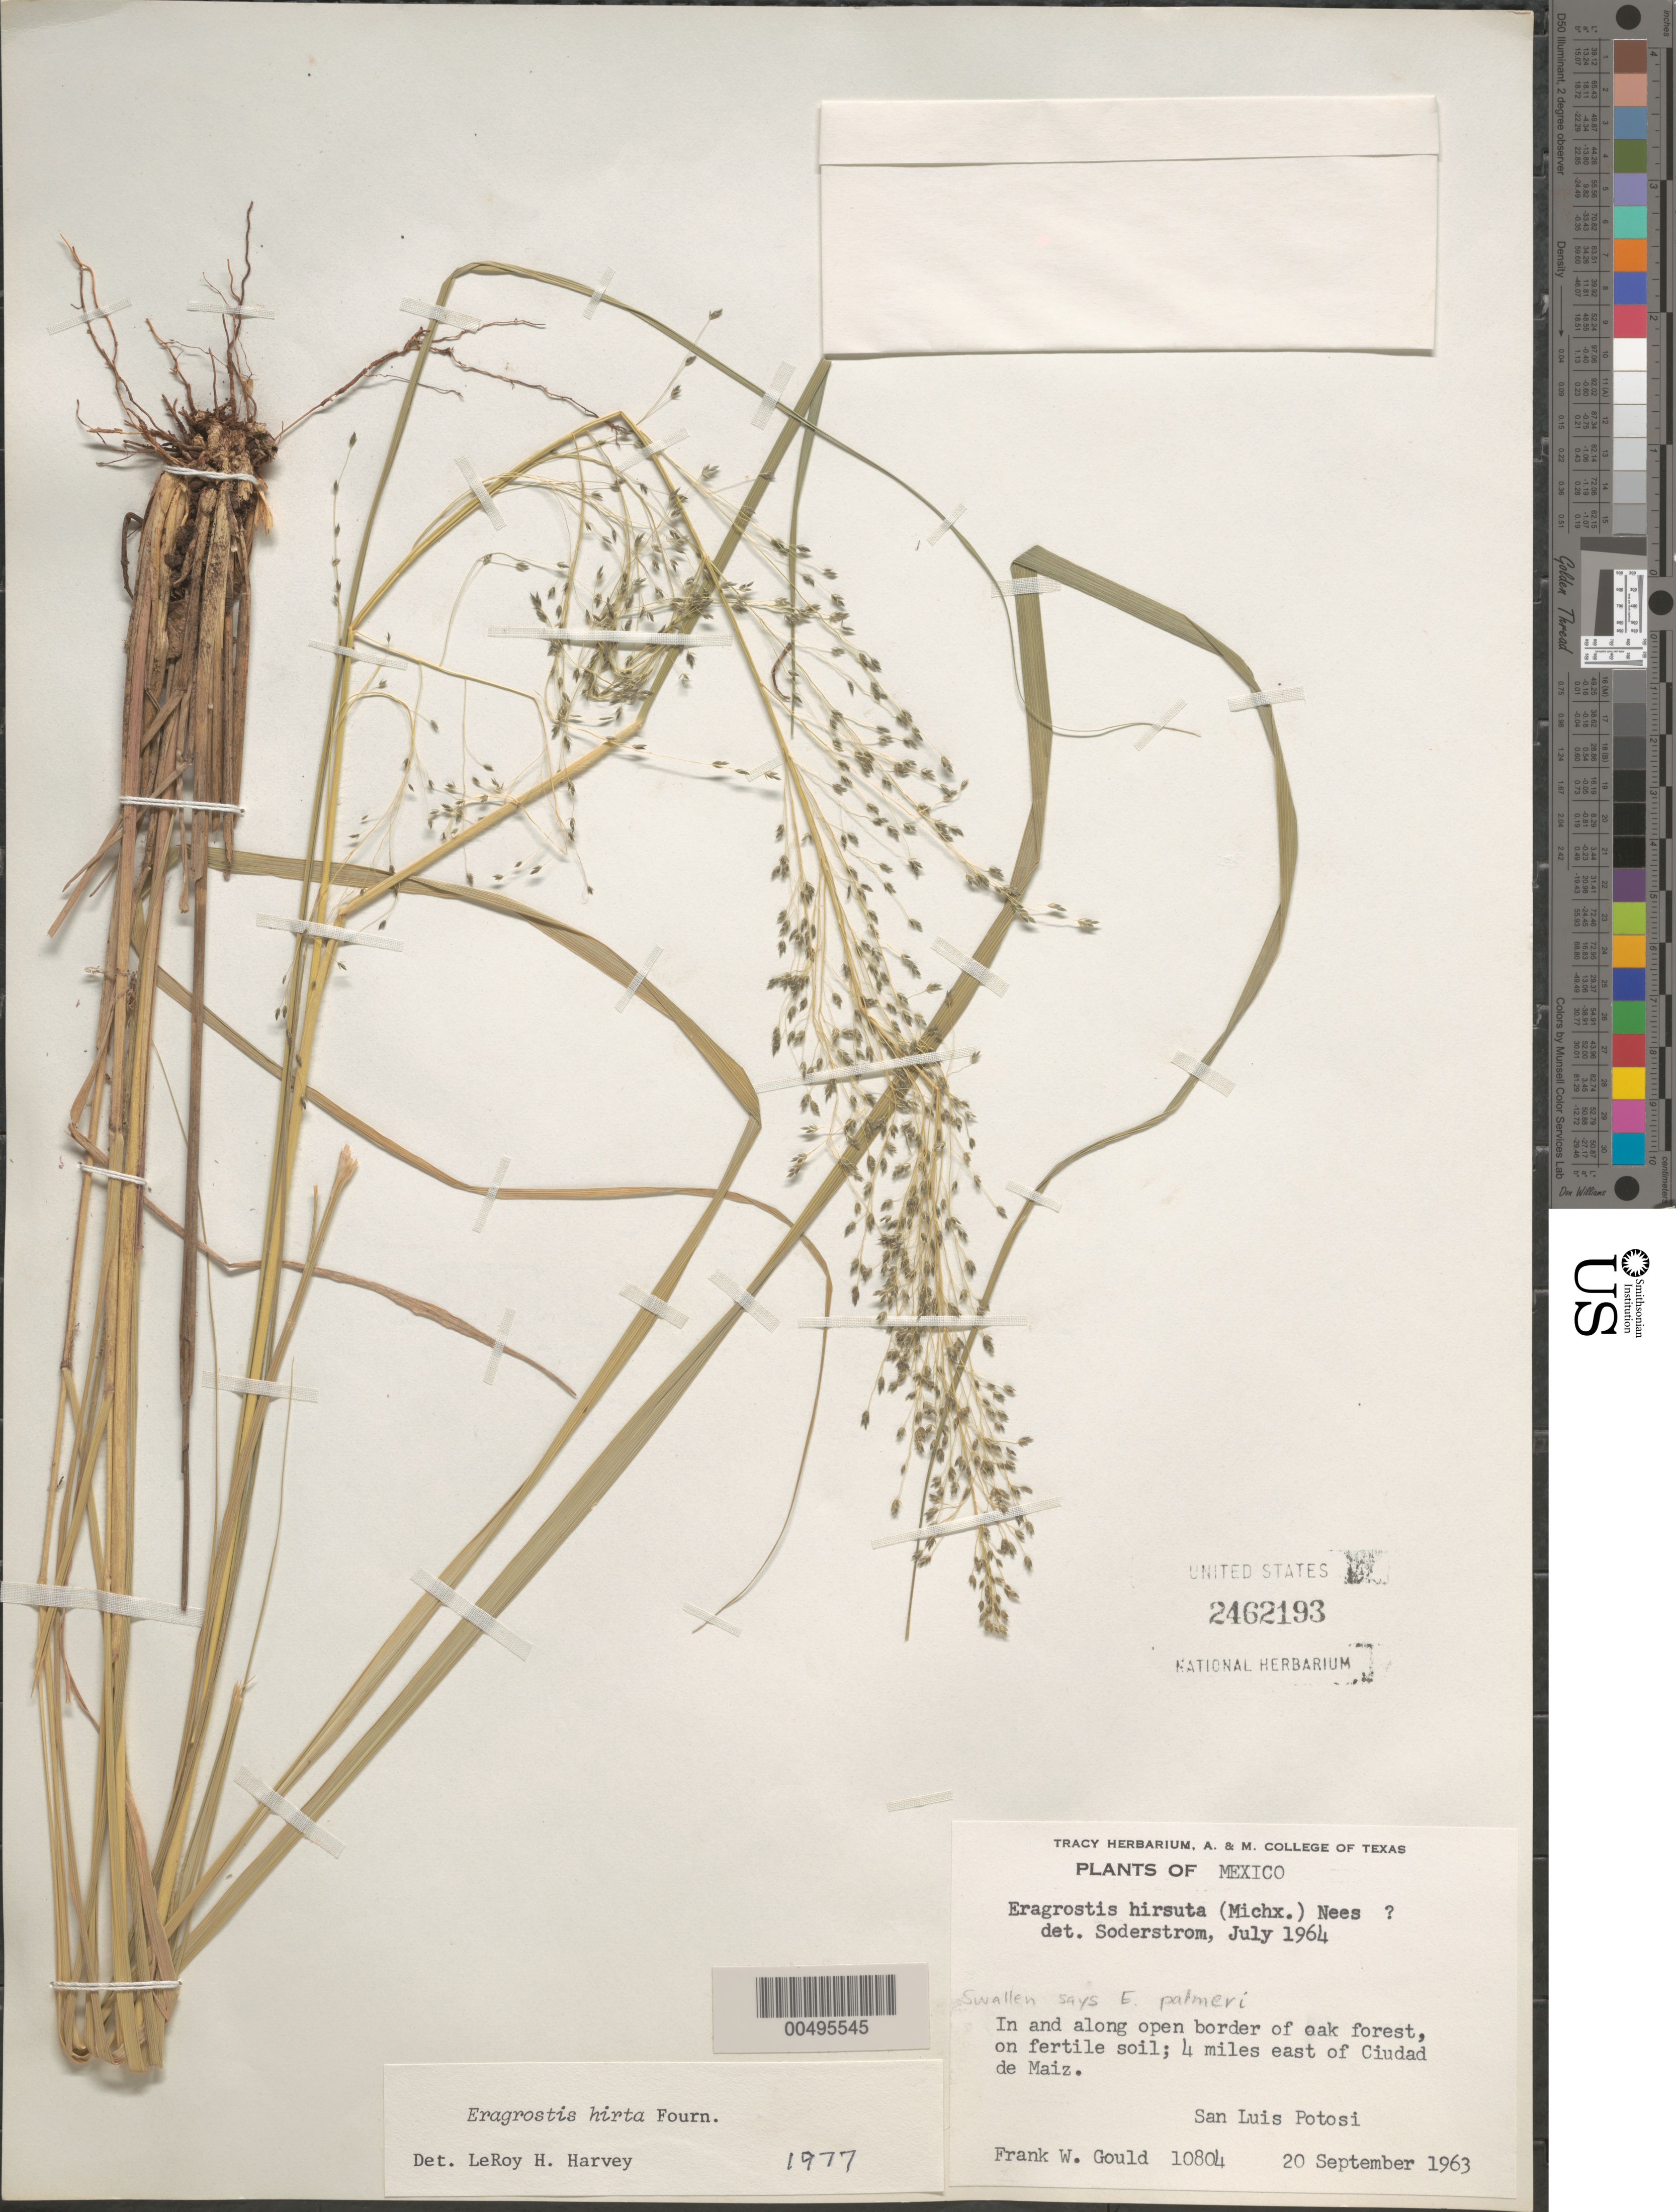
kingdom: Plantae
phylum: Tracheophyta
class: Liliopsida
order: Poales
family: Poaceae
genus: Eragrostis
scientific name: Eragrostis hirta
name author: E. Fourn.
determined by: Harvey, L. H.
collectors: F. W. Gould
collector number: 10804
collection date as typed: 20 Sep 1963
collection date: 1963-09-20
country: Mexico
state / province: San Luis Potosi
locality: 4 mi E of Ciudad de Maiz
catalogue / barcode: US 2462193